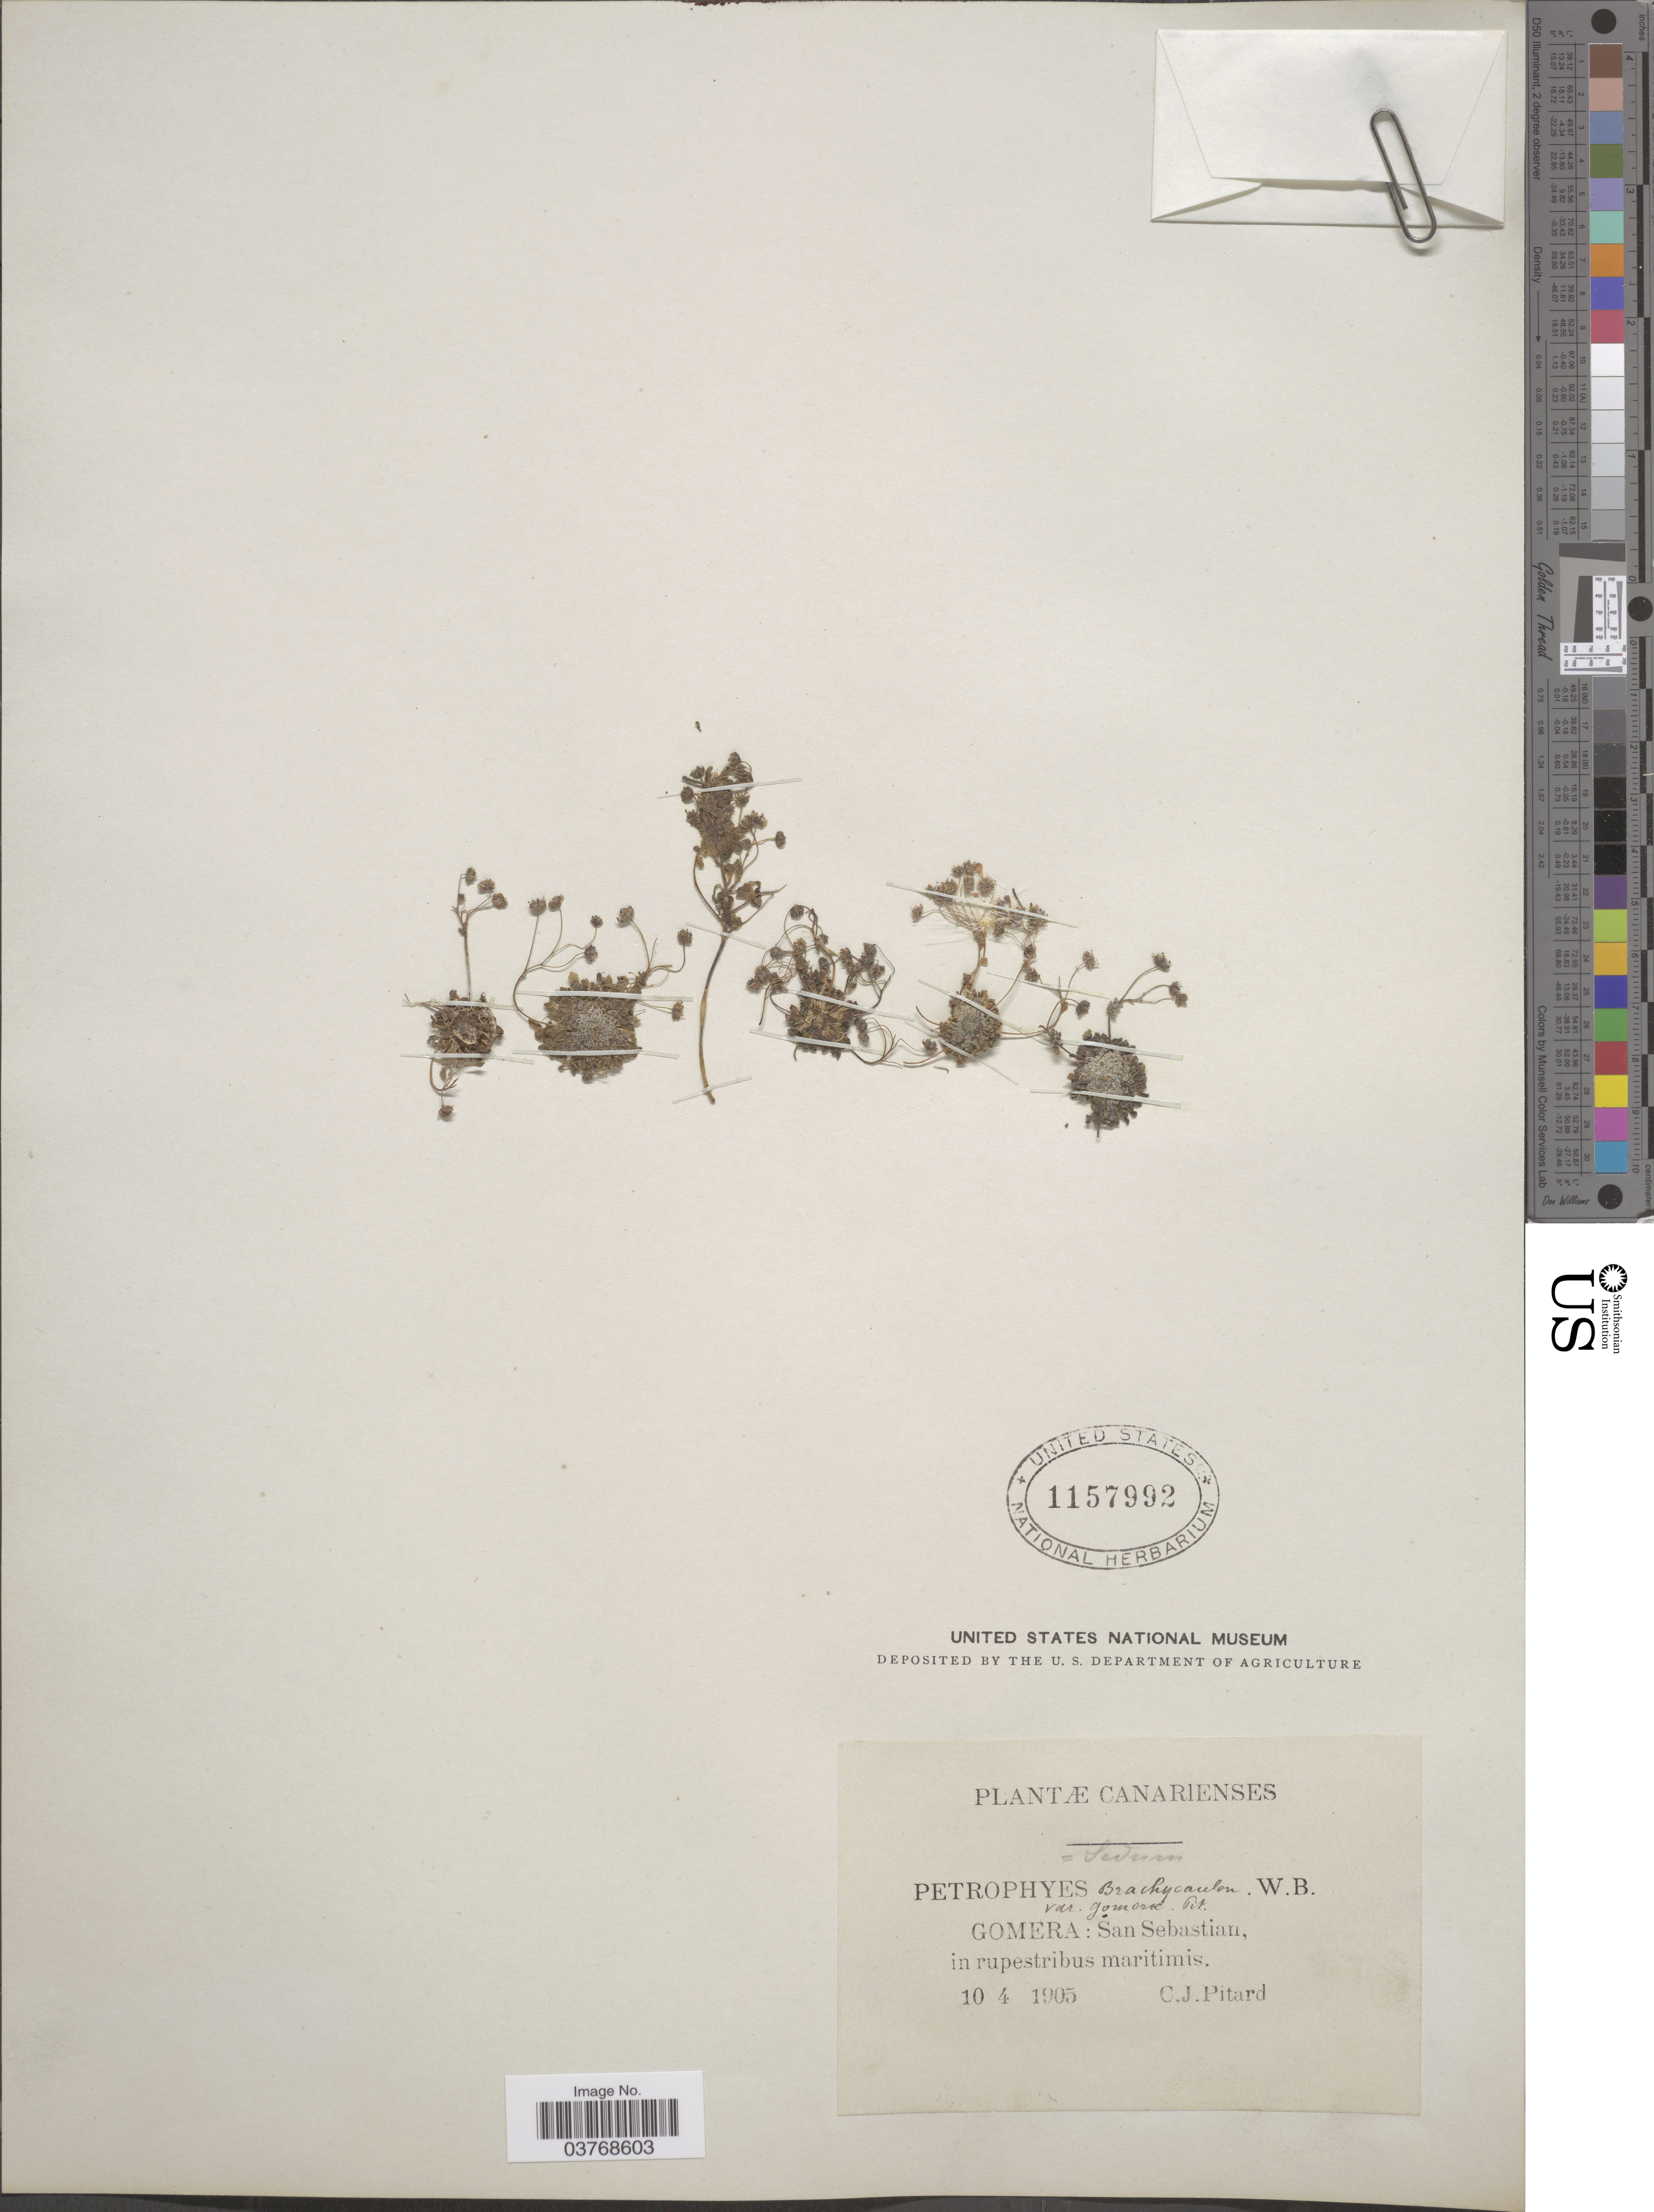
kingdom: Plantae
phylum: Tracheophyta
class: Magnoliopsida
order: Saxifragales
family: Crassulaceae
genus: Monanthes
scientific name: Monanthes brachycaulos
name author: (Webb & Berthel.) Lowe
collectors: C. Pitard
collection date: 1905-04-10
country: Spain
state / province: Canarias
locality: Gomera: San Sebastian.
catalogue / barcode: US 1157992